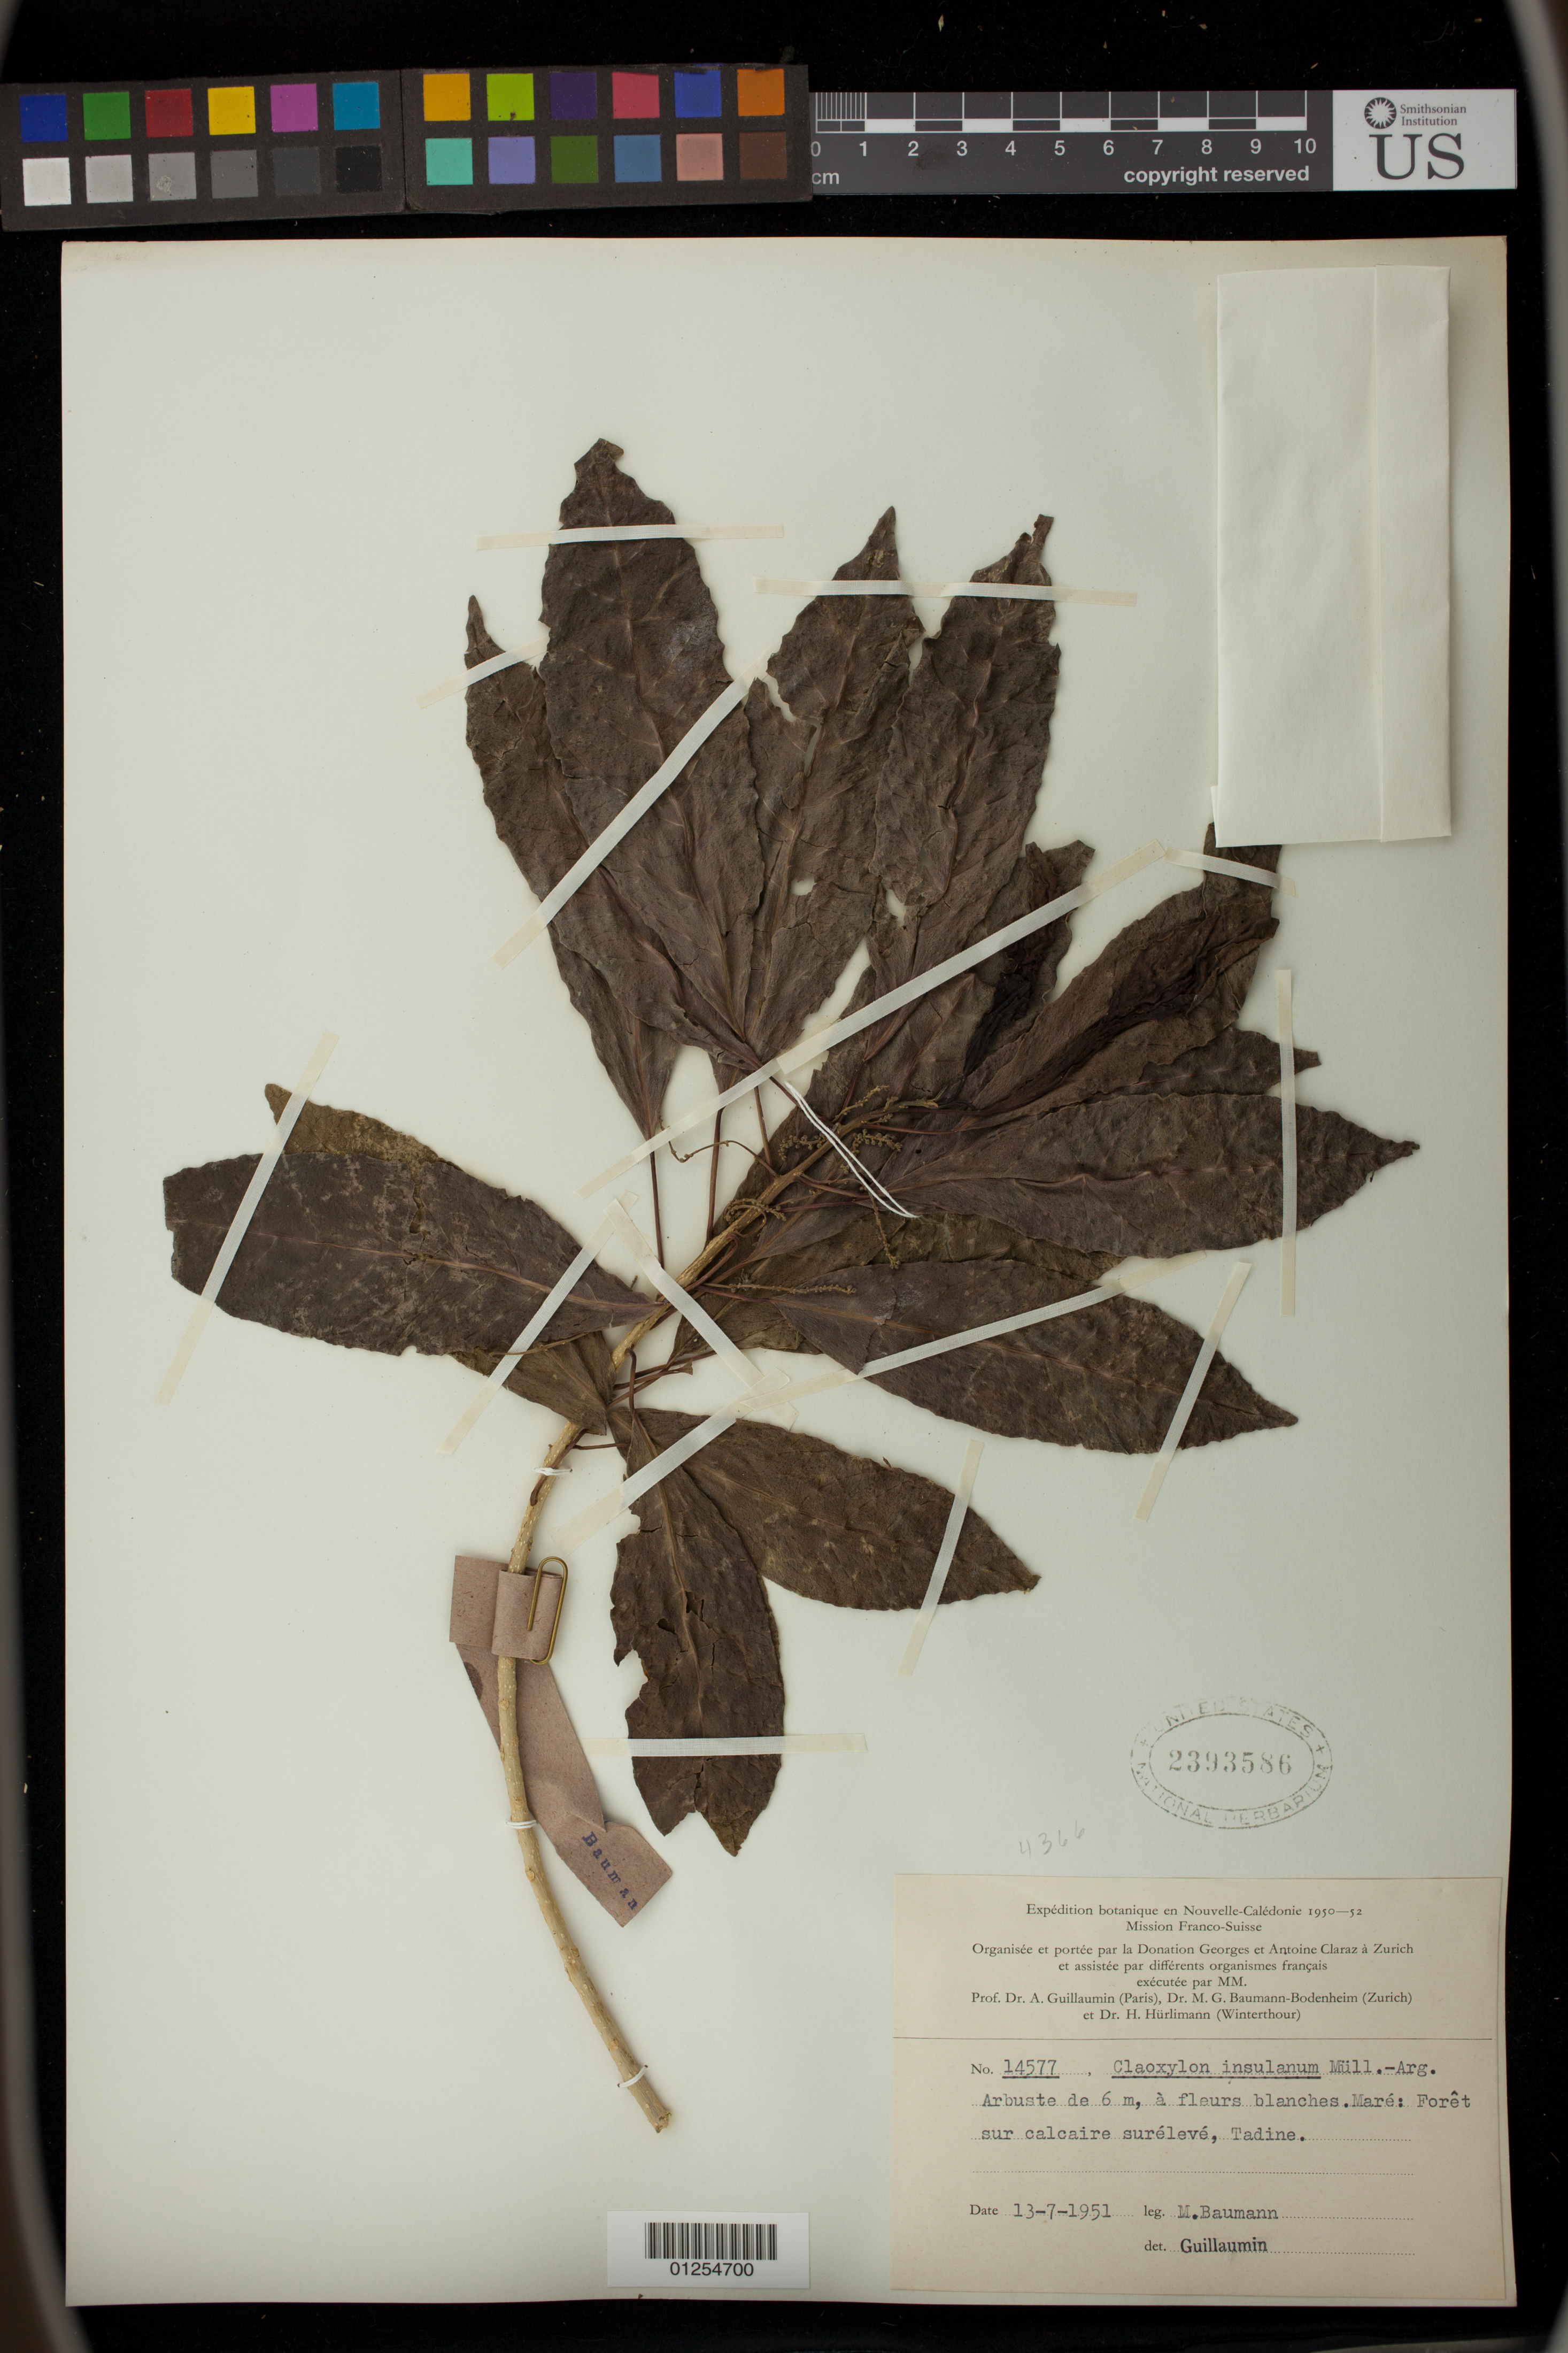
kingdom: Plantae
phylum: Tracheophyta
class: Magnoliopsida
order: Malpighiales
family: Euphorbiaceae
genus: Claoxylon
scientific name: Claoxylon insulanum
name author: Müll. Arg.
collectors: M. Baumann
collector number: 14577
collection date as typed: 13 Jul 1951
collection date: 1951-07-13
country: New Caledonia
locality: Mare: Tadine.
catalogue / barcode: US 2393586